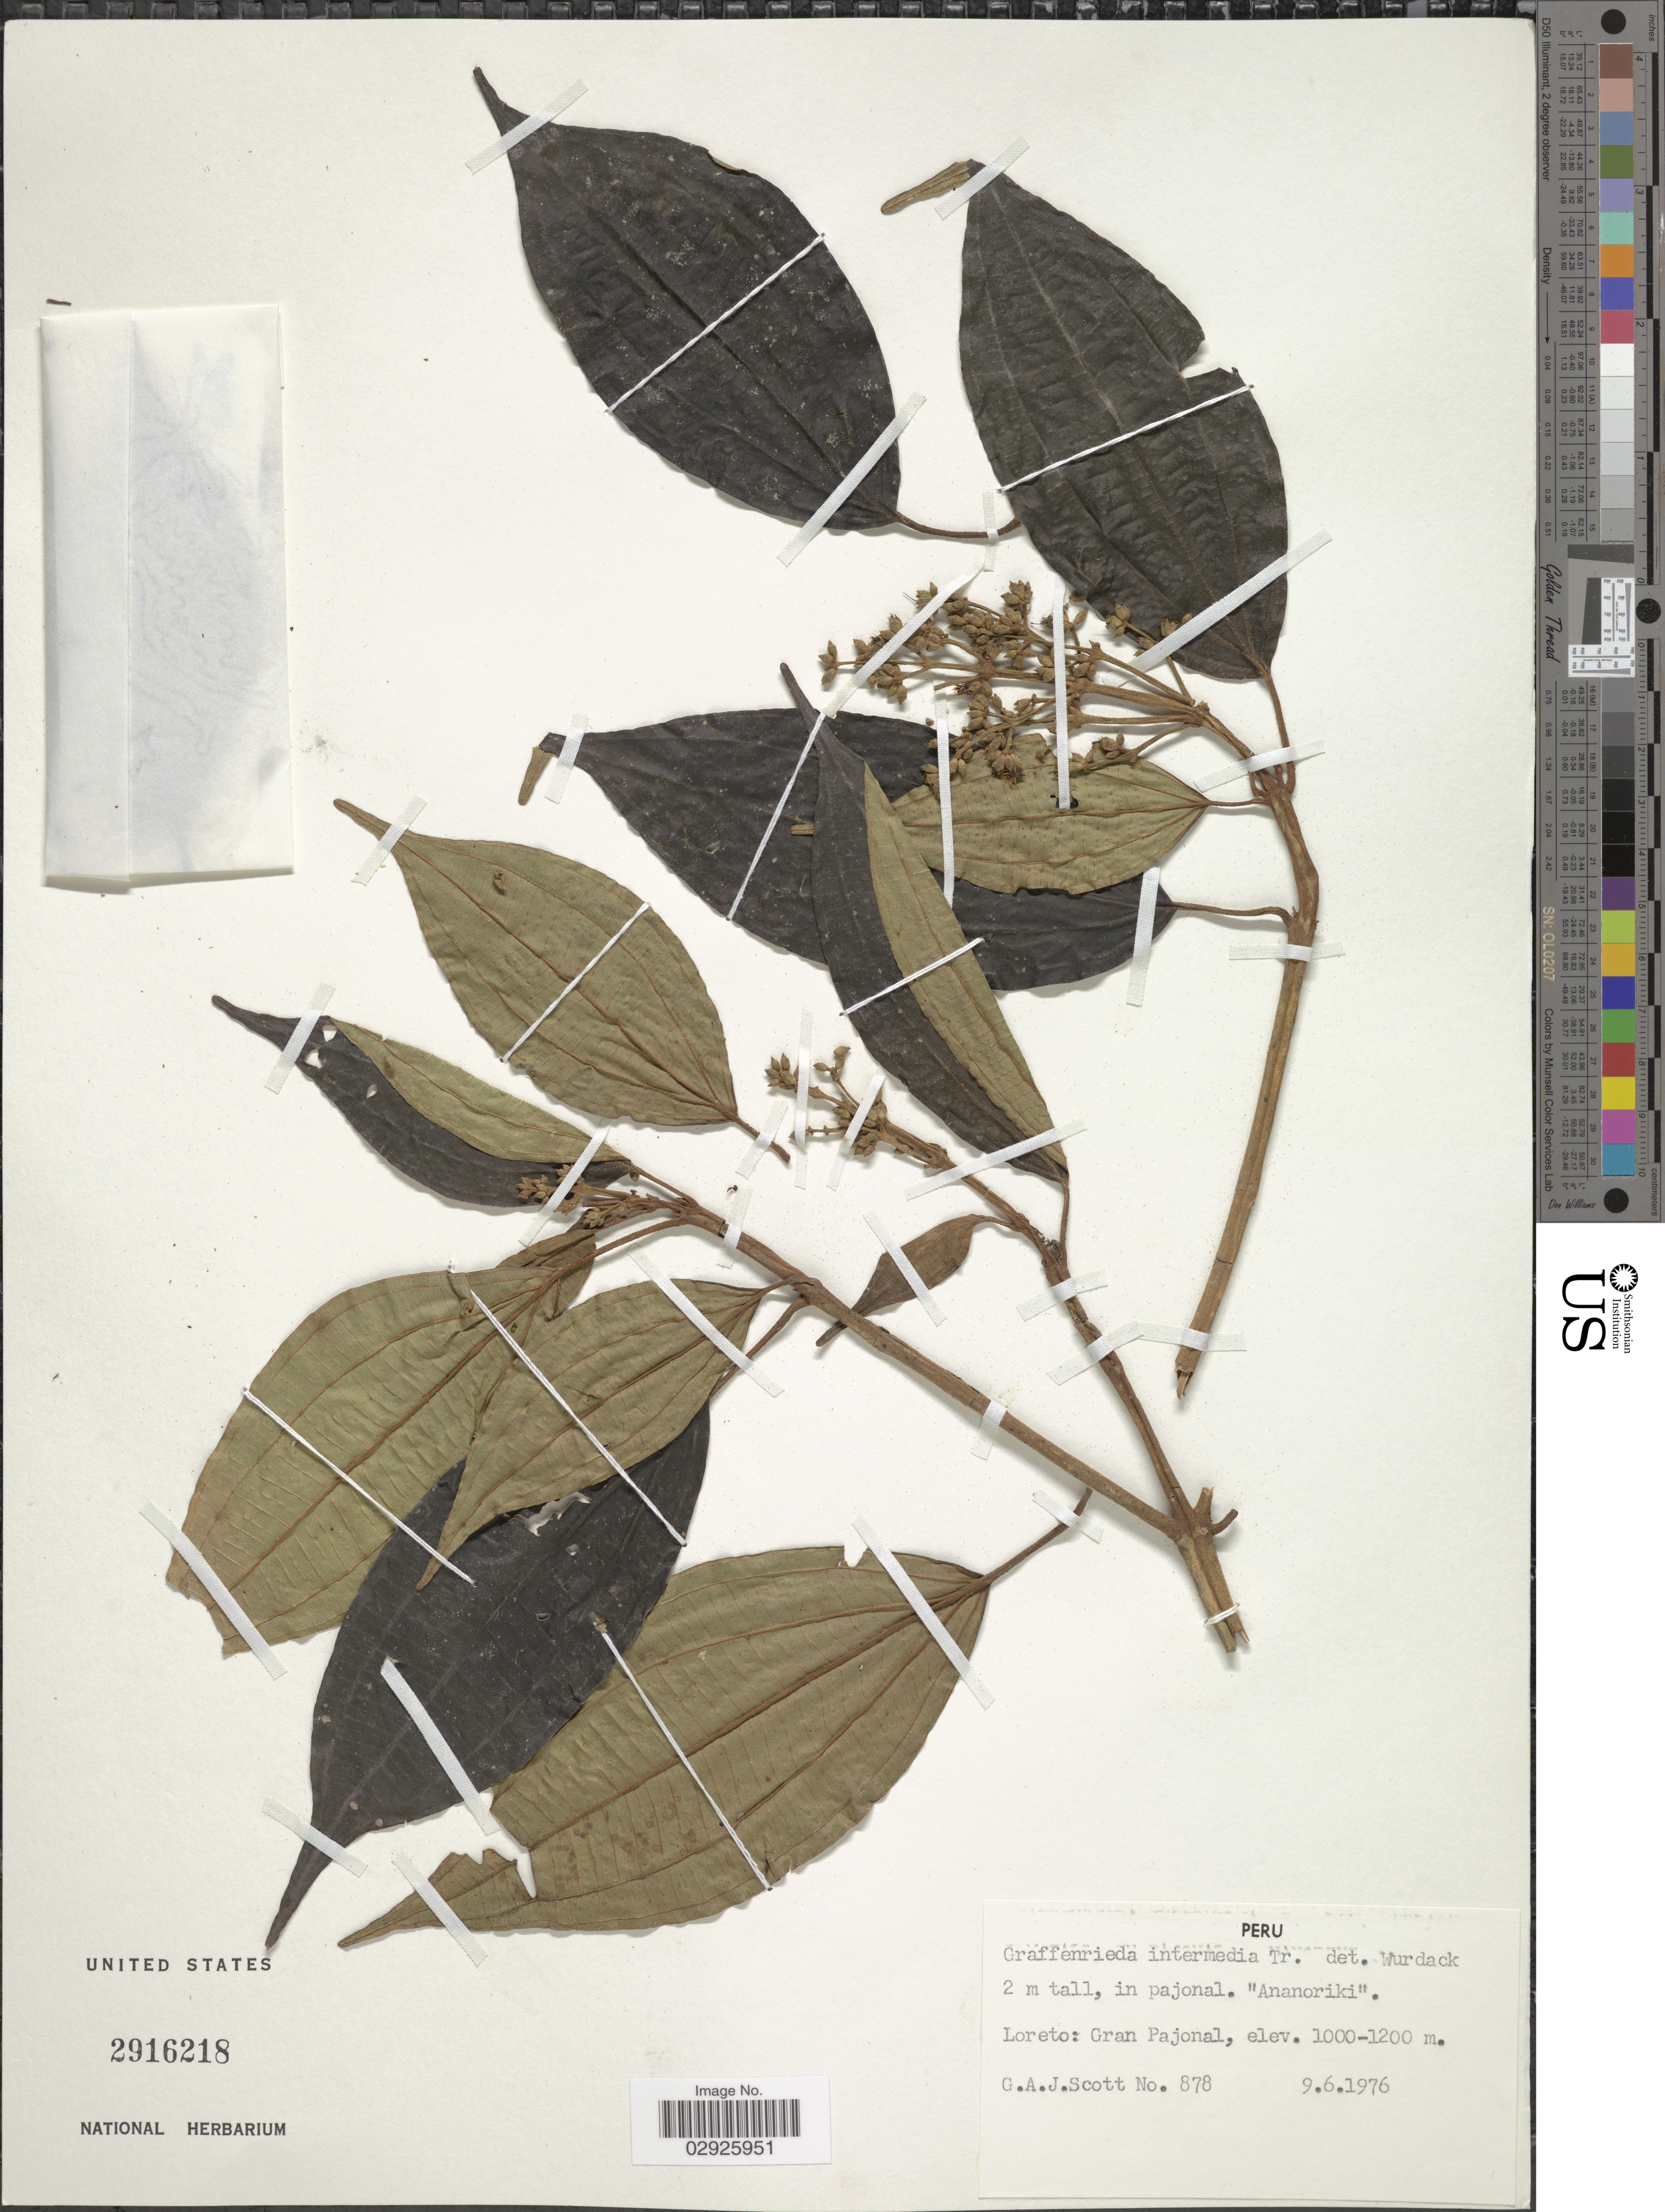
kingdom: Plantae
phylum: Tracheophyta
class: Magnoliopsida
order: Myrtales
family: Melastomataceae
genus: Graffenrieda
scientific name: Graffenrieda intermedia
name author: Triana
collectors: G. Scott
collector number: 878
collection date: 1976-06-09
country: Peru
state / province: Loreto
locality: Gran Pajonal.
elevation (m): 1000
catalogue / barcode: US 2916218